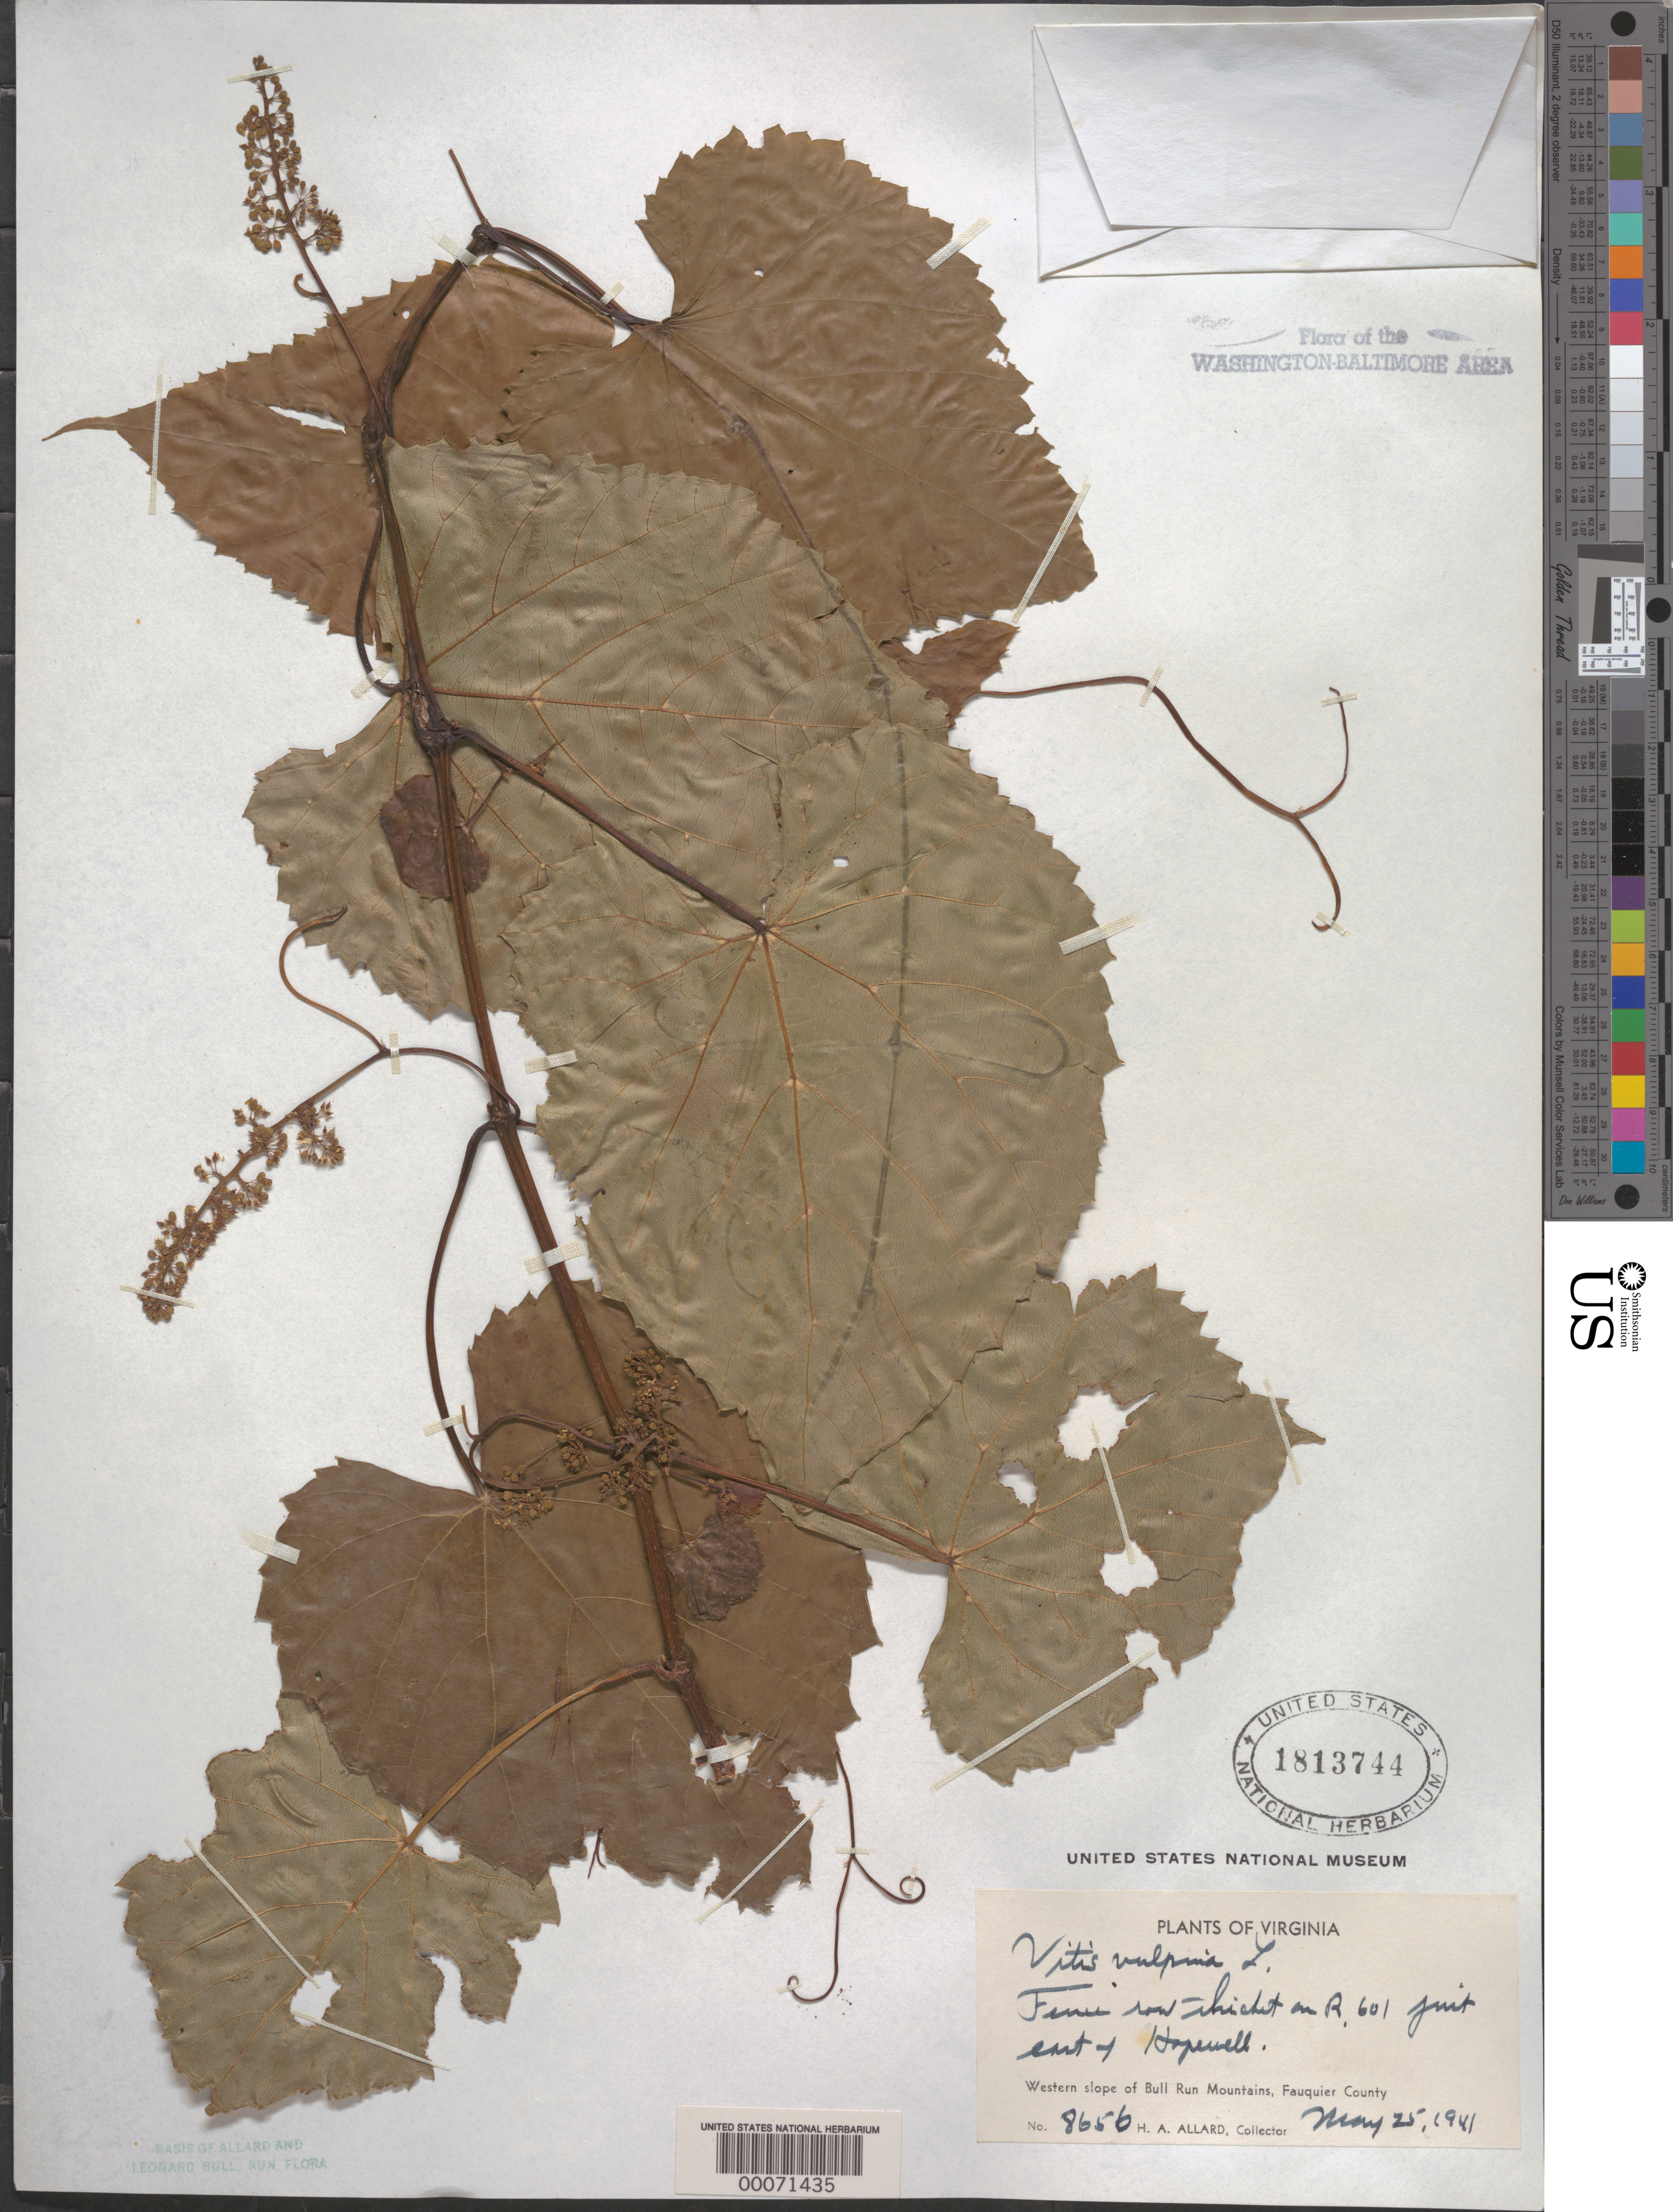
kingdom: Plantae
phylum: Tracheophyta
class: Magnoliopsida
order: Vitales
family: Vitaceae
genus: Vitis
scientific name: Vitis vulpina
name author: L.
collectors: H. A. Allard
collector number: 8656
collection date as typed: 25 May 1941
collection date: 1941-05-25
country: United States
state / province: Virginia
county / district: Fauquier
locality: Route 601 east of Hopewell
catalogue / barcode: US 1813744